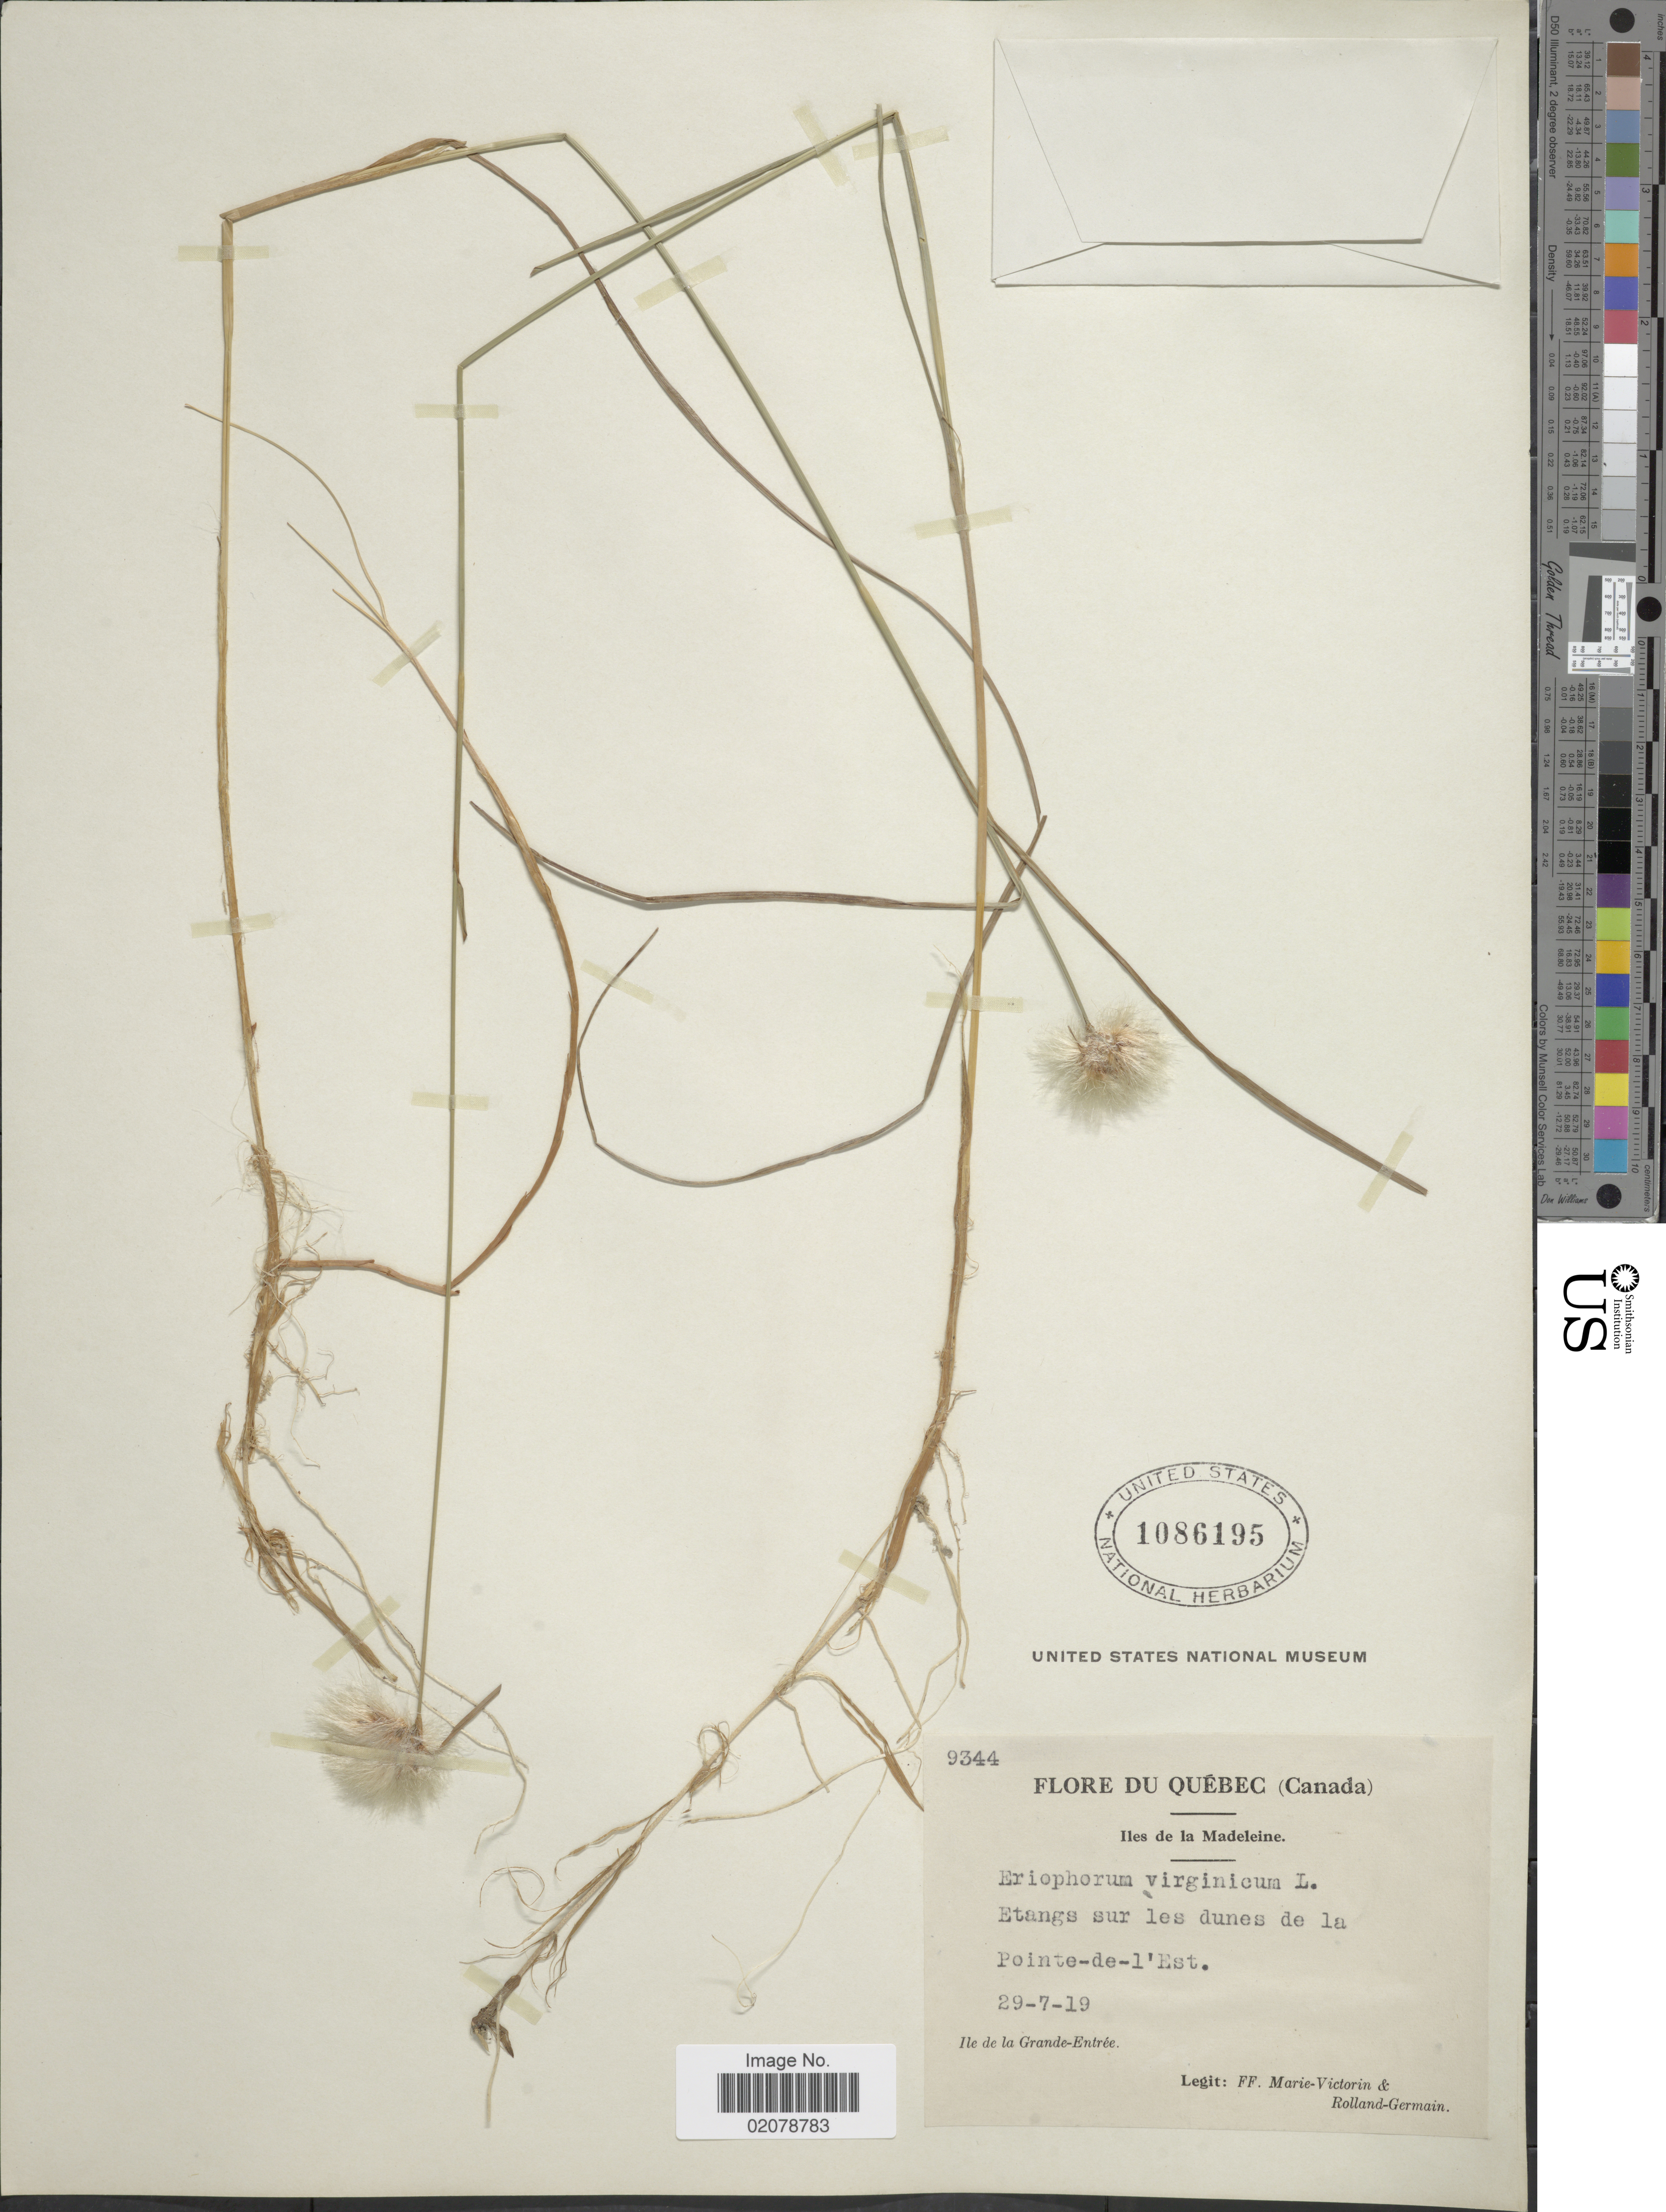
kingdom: Plantae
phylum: Tracheophyta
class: Liliopsida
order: Poales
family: Cyperaceae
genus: Eriophorum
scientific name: Eriophorum virginicum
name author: L.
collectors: F. Marie-Victorin & Rolland-Germain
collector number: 9344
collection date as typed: Transcribed d/m/y: 29/7/19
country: Canada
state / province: Quebec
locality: Etangs sur les dunes de la Pointe-de-l'Est. Ile de la Grande-Entrée. Iles de la Madeleine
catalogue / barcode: US 1086195